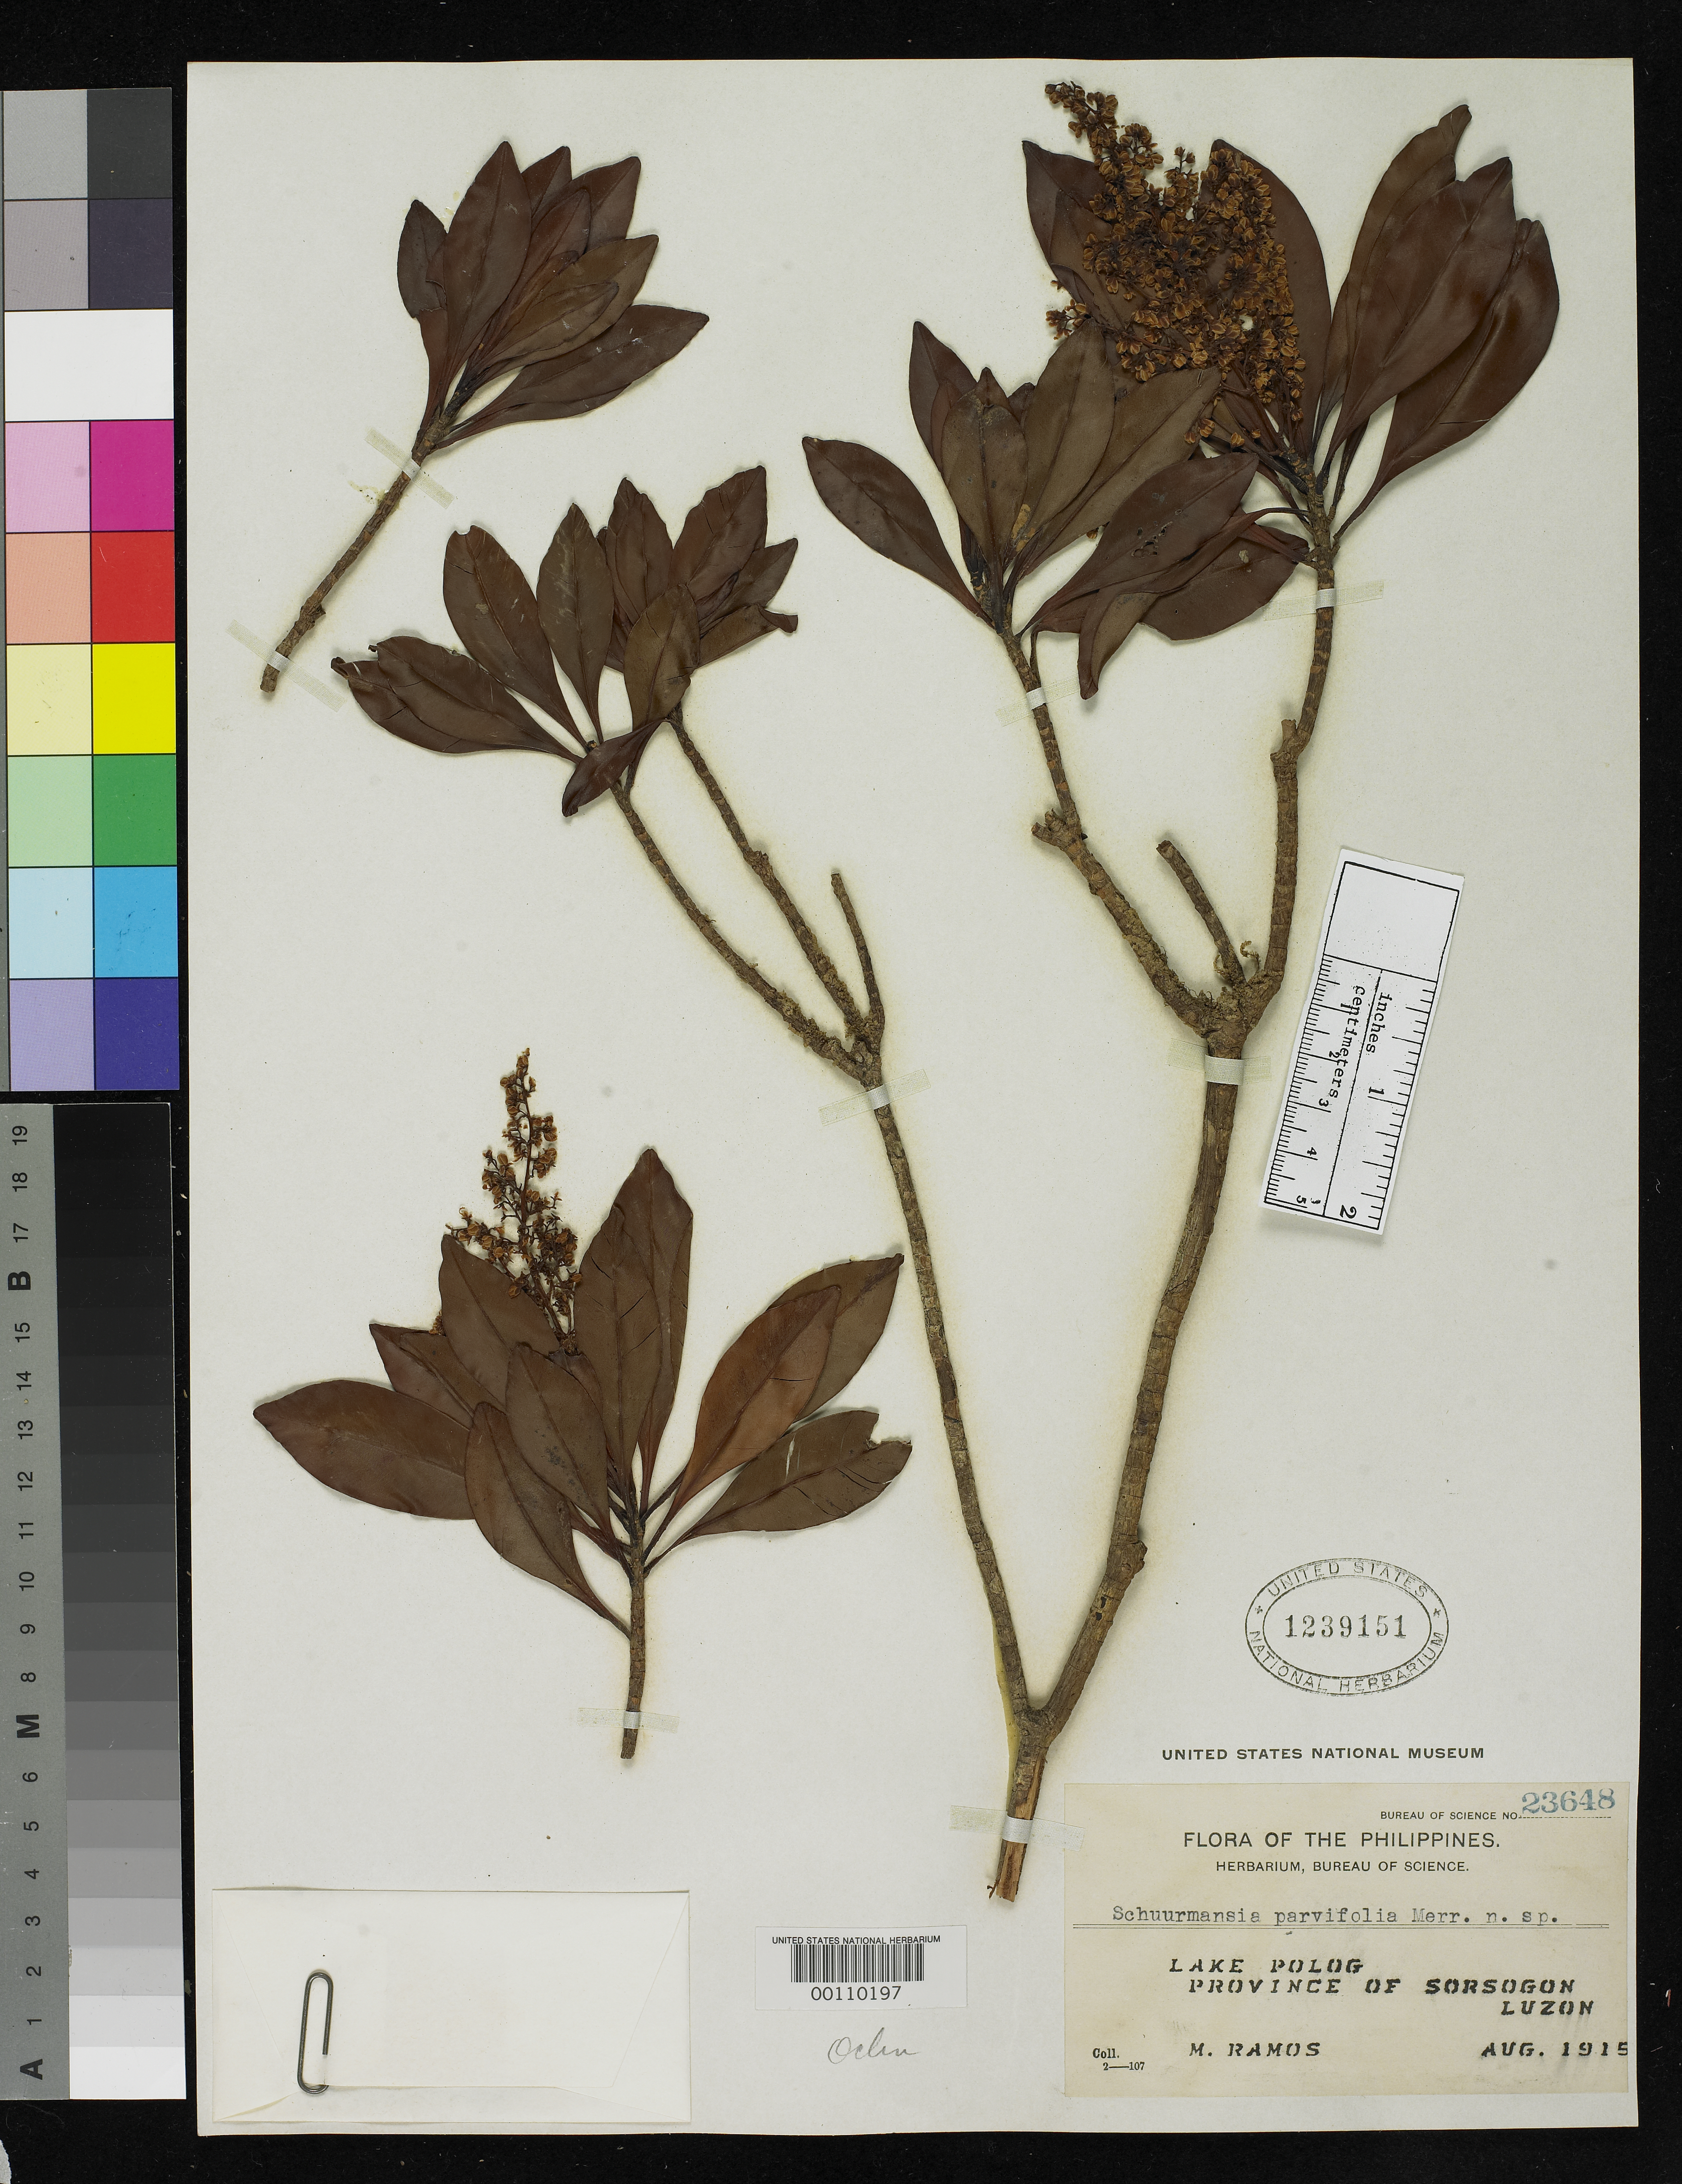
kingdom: Plantae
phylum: Tracheophyta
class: Magnoliopsida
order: Malpighiales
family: Ochnaceae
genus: Schuurmansia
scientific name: Schuurmansia parvifolia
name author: Merr.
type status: Isotype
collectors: M. Ramos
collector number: Bur. Sci. 23648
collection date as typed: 25 Aug 1915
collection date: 1915-08-25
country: Philippines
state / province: Bicol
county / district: Sorsogon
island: Luzon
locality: Lake Polog.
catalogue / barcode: US 1239151